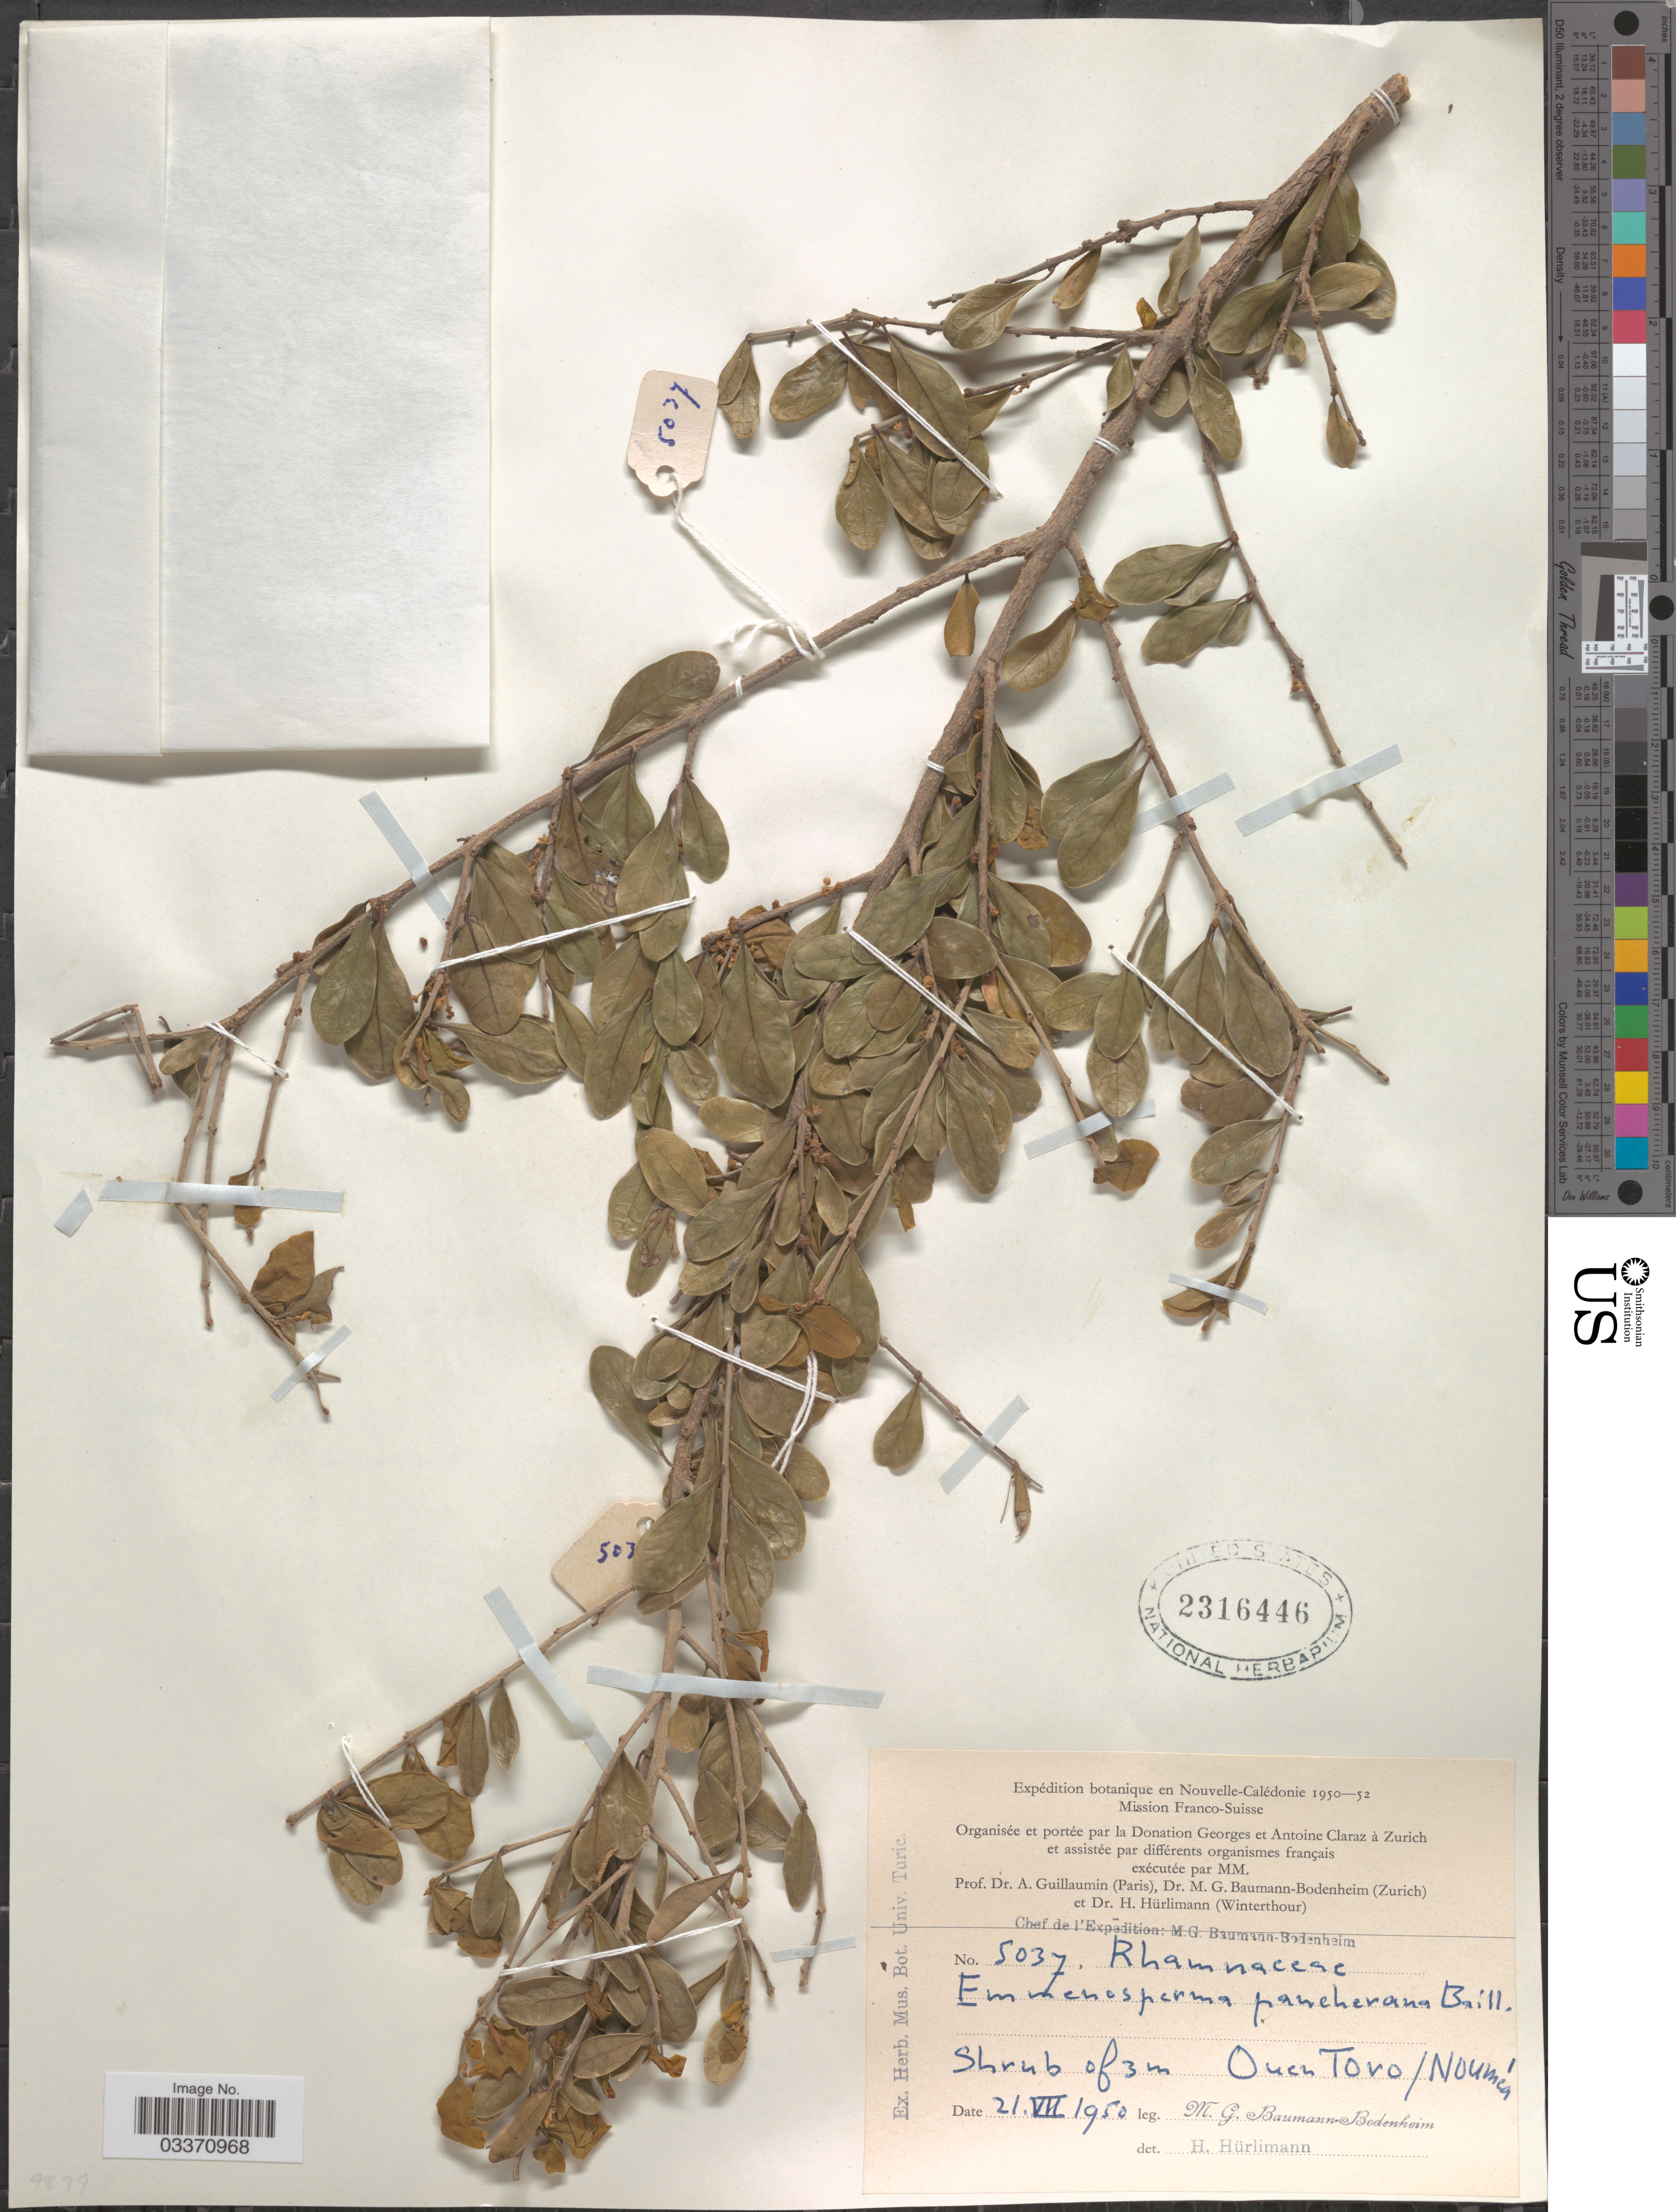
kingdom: Plantae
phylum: Tracheophyta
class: Magnoliopsida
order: Rosales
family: Rhamnaceae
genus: Emmenosperma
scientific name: Emmenosperma pancherianum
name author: Baill.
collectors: M. G. Baumann-Bodenheim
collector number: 5037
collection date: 1950-07-21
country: New Caledonia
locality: Ouen Toro / Nouméa.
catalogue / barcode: US 2316446